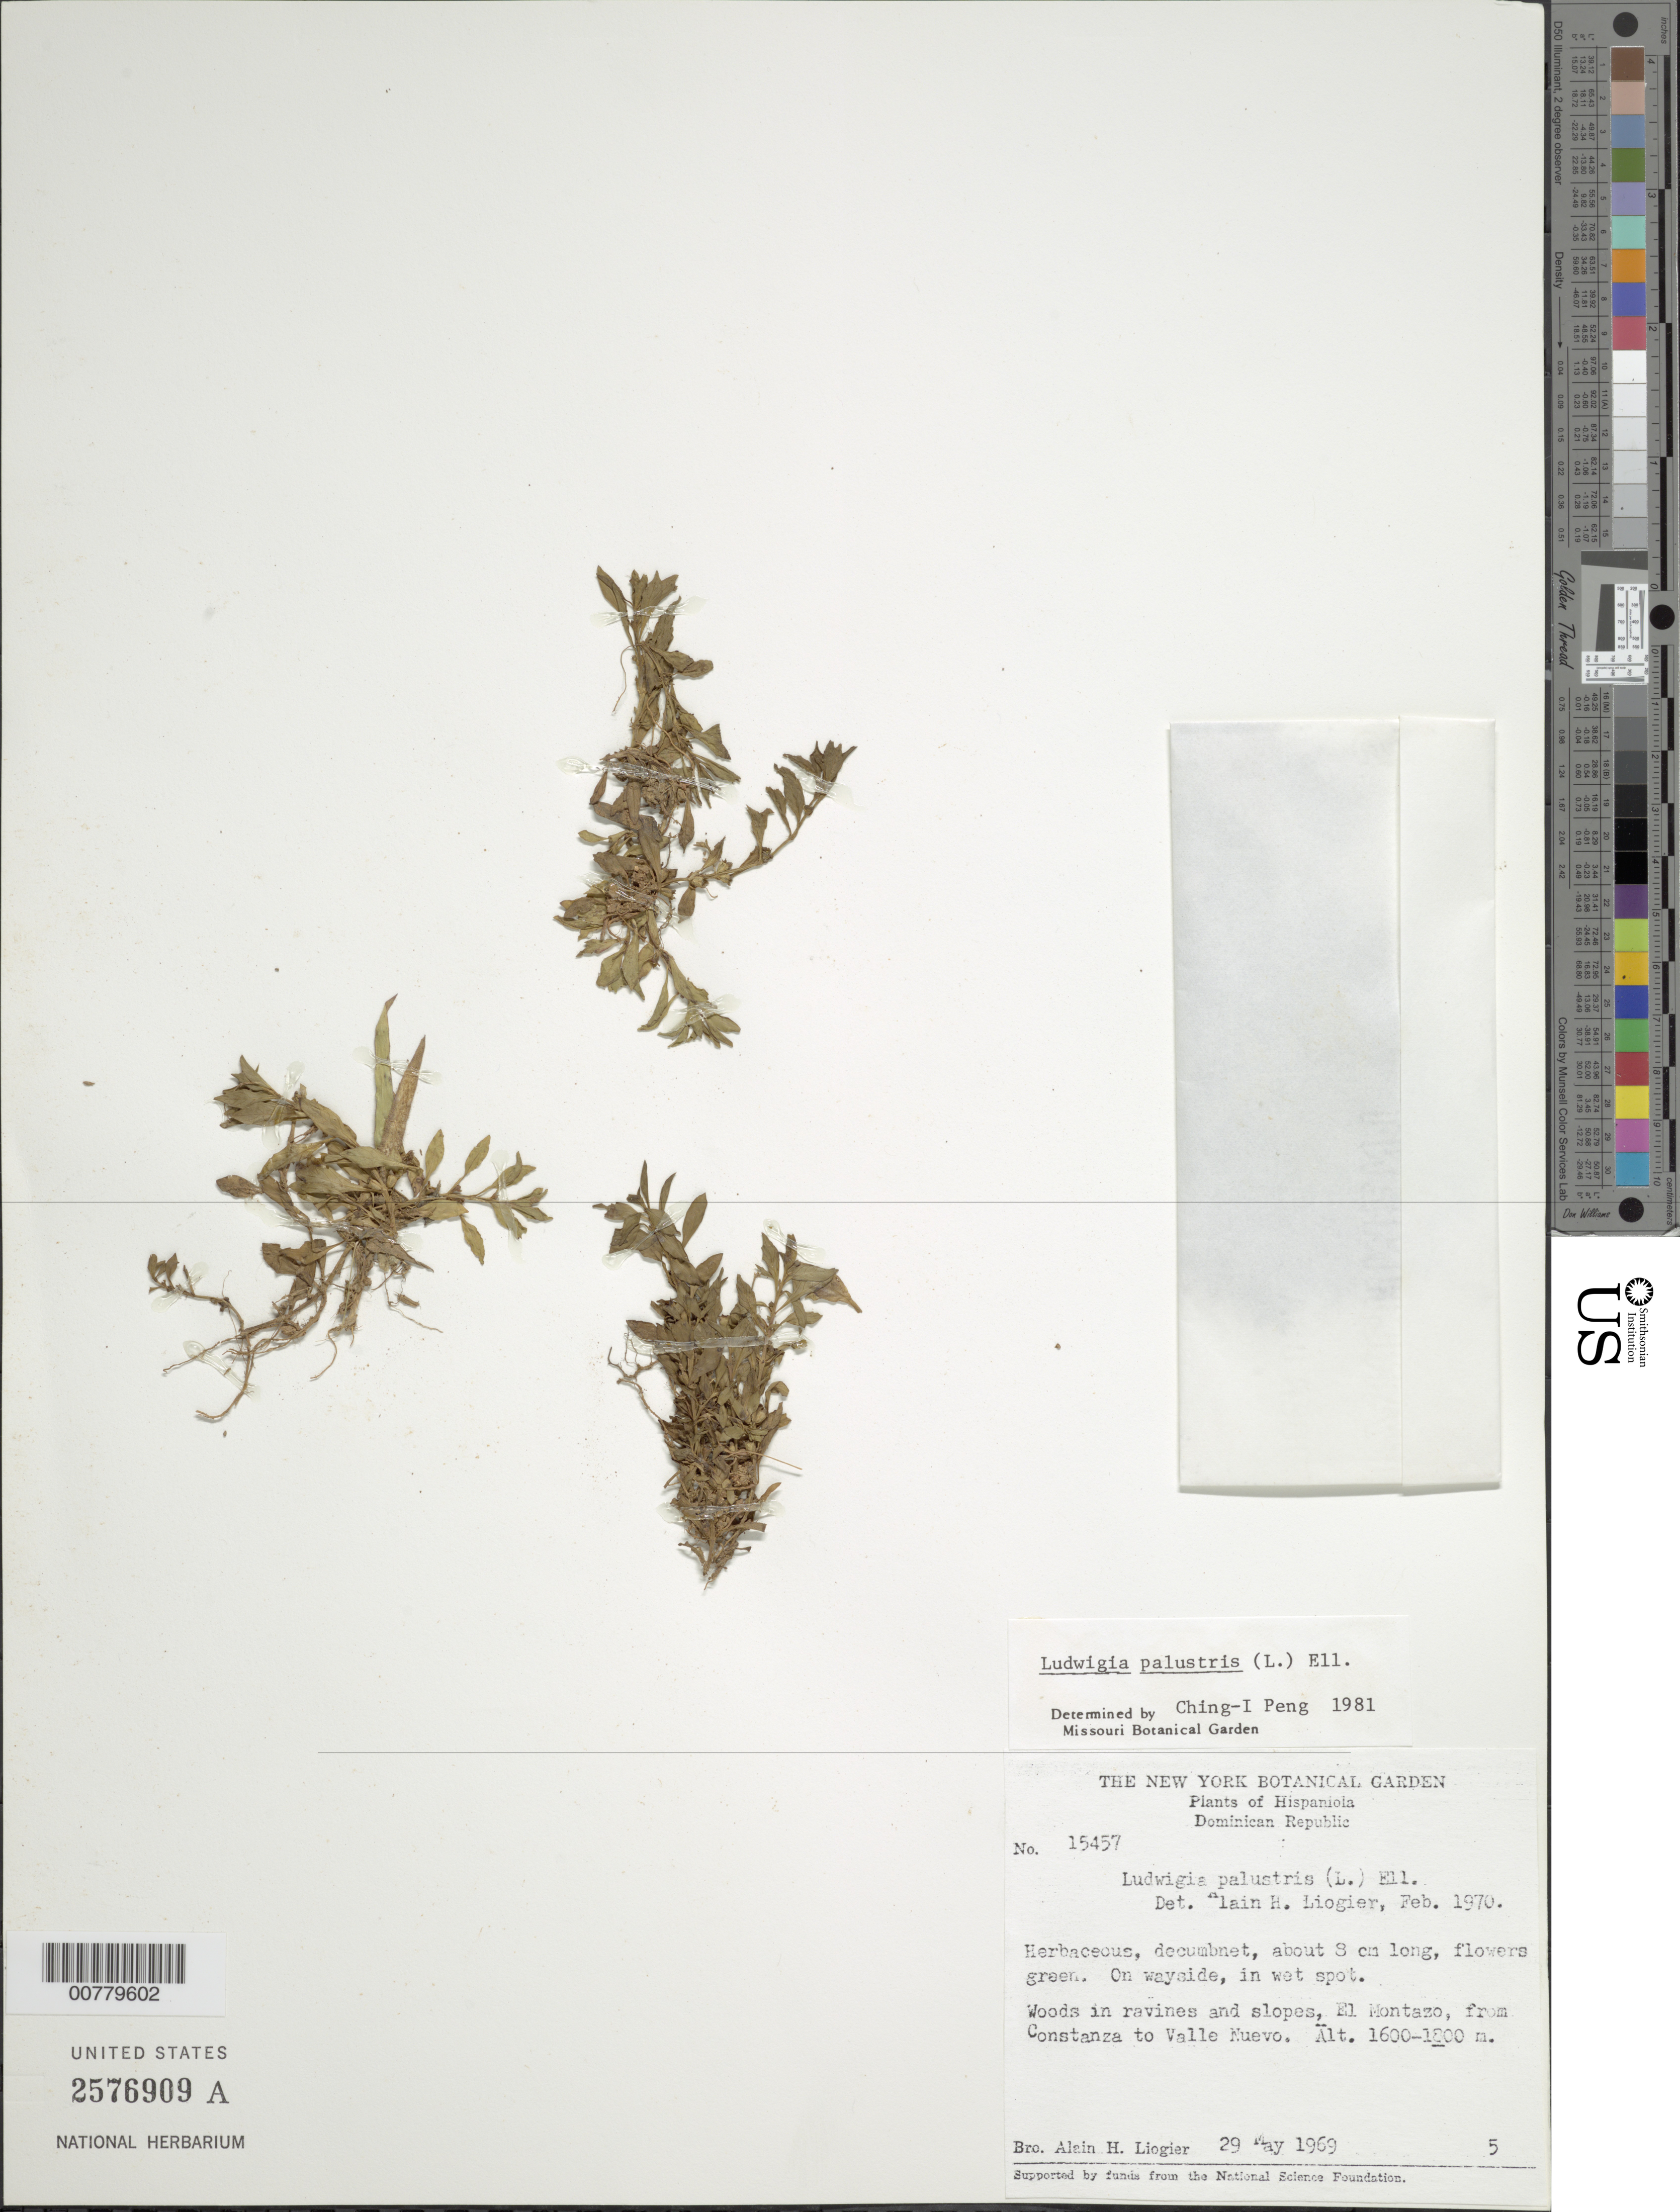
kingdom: Plantae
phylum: Tracheophyta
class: Magnoliopsida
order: Myrtales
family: Onagraceae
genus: Ludwigia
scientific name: Ludwigia palustris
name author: (L.) Elliott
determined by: Peng, Ching-I, (HAST), Academia Sinica (TAIWAN)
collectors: A. H. Liogier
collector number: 15457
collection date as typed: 29 May 1969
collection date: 1969-05-29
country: Dominican Republic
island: Hispaniola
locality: From Constanza to Valle Nuevo, El Montazo.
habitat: On wayside, in wet spot; woods in ravines and slopes.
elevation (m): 1600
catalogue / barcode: US 2576909A